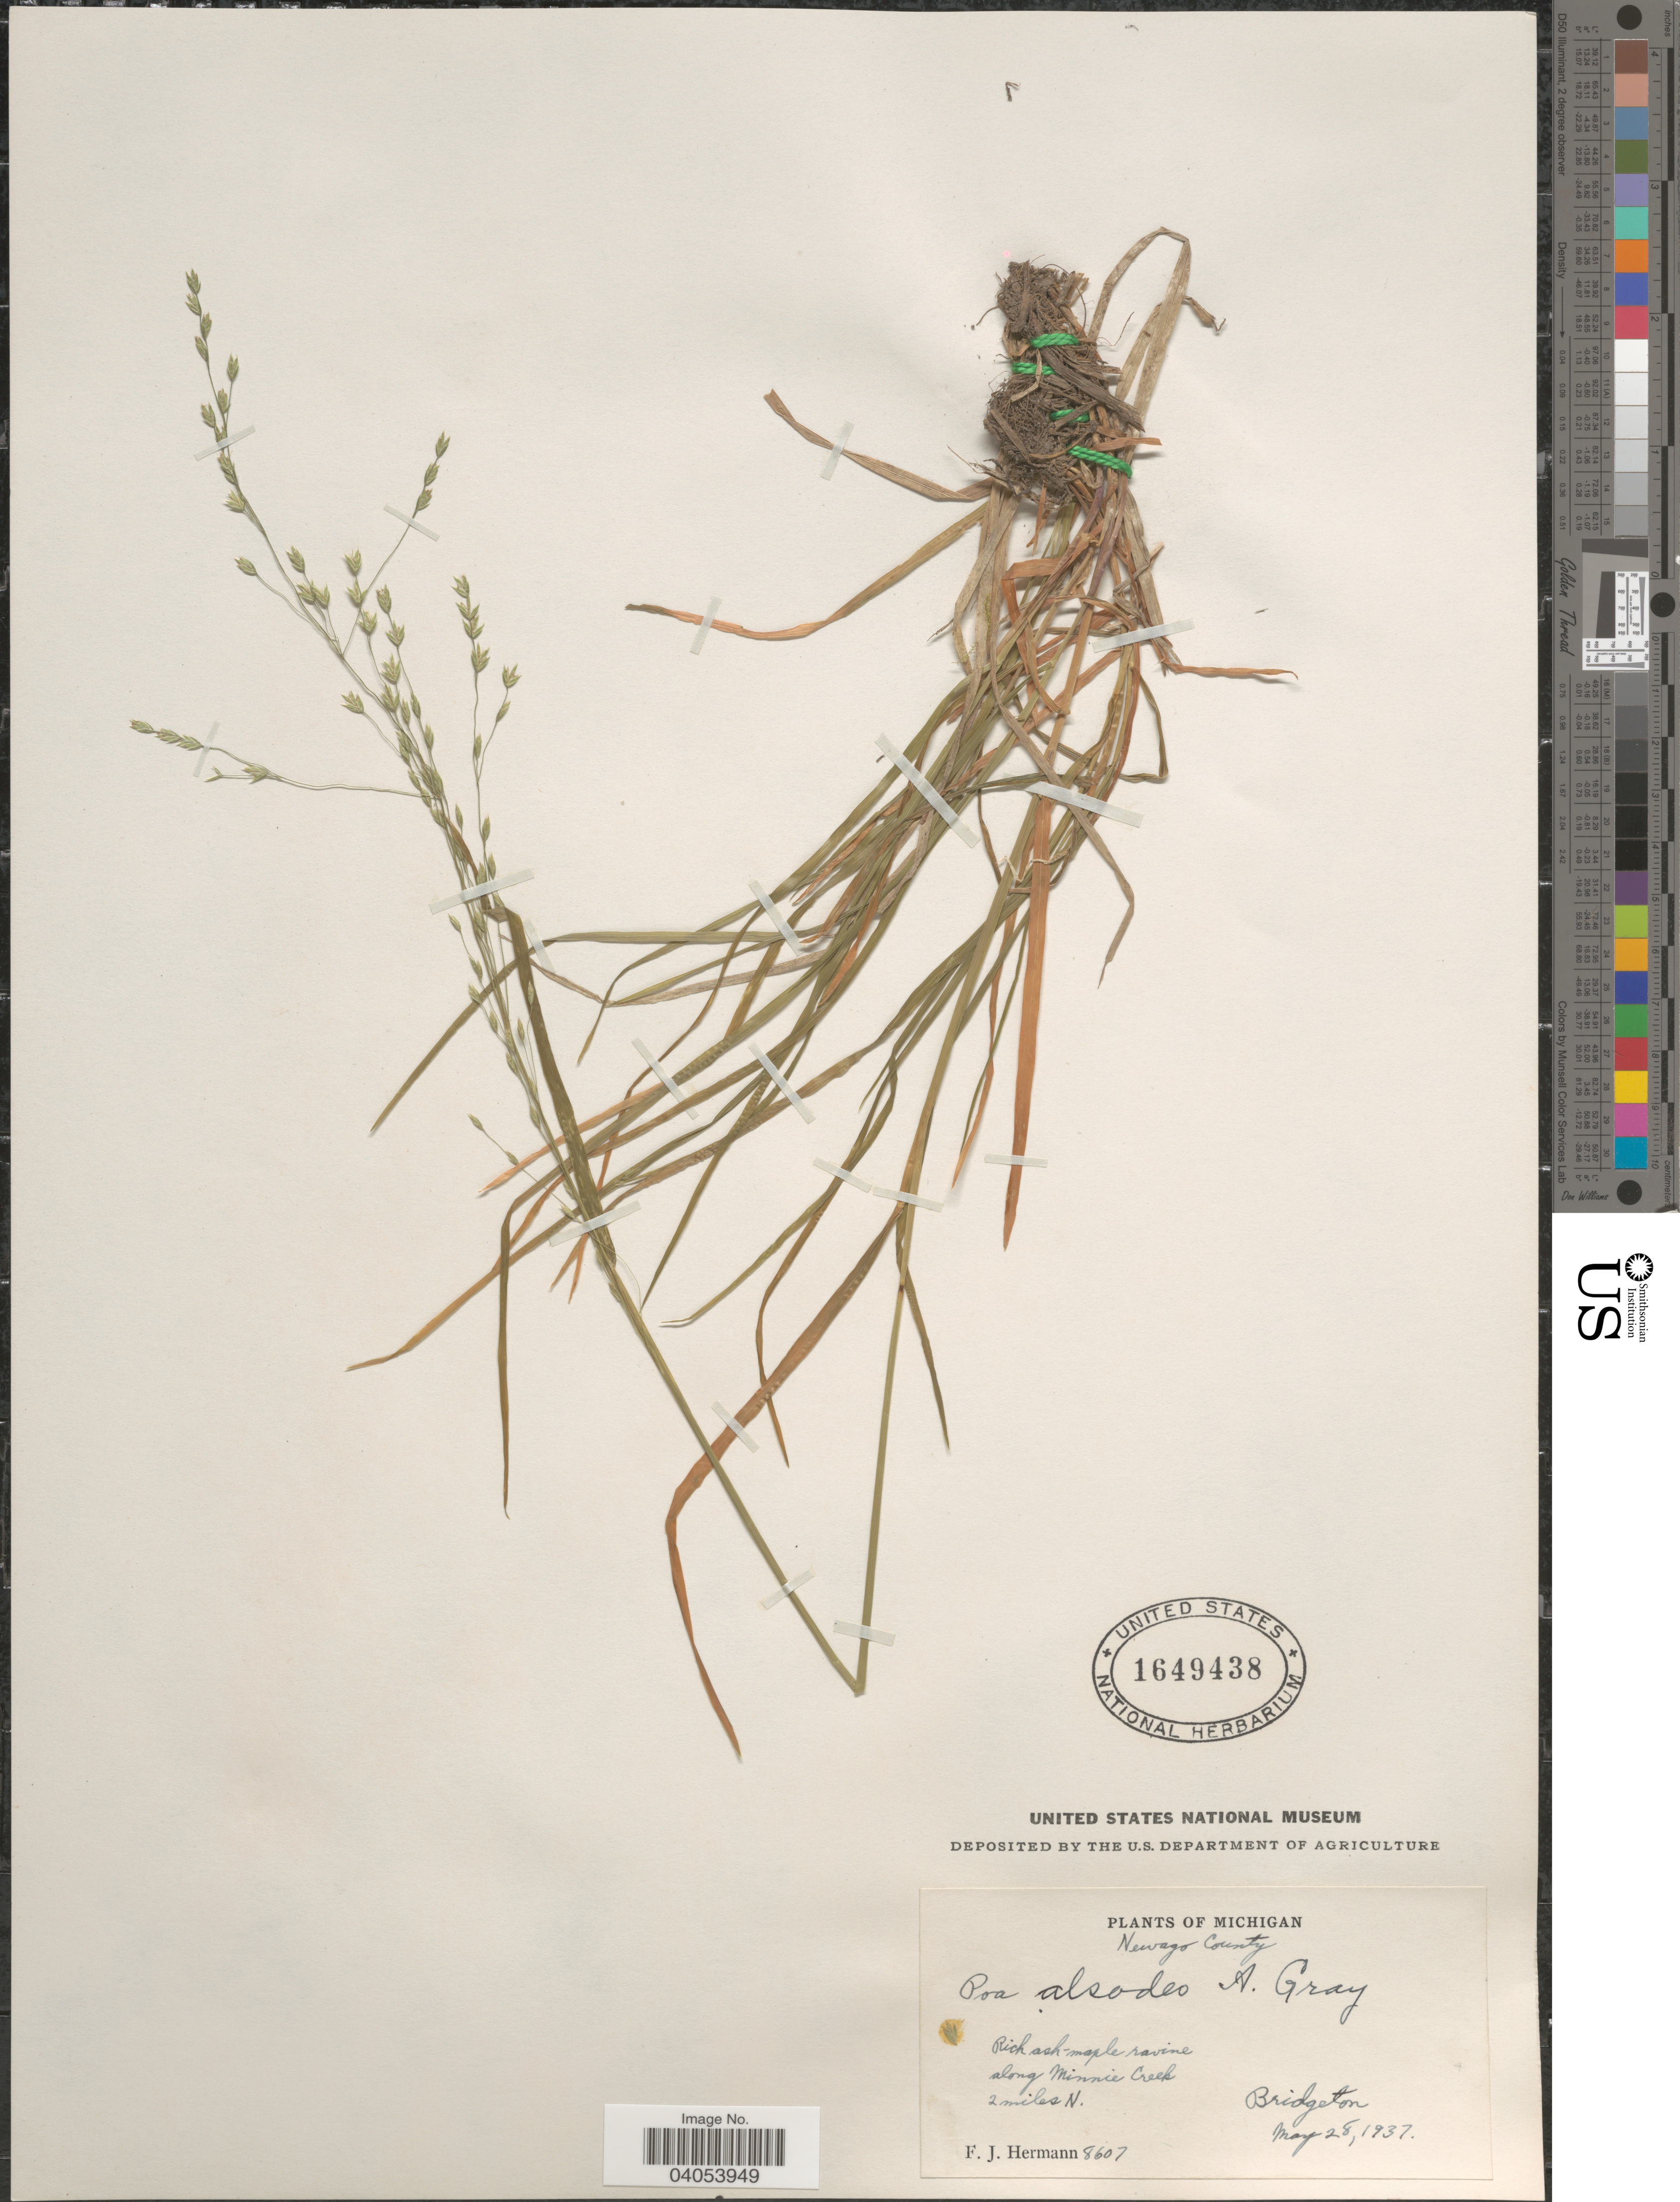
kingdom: Plantae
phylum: Tracheophyta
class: Liliopsida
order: Poales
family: Poaceae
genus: Poa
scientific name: Poa alsodes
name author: A. Gray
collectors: F. J. Hermann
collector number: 8607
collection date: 1937-05-28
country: United States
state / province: Michigan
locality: Newago County. Along Minnie Creek. 2 miles N. Bridgeton.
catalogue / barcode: US 1649438